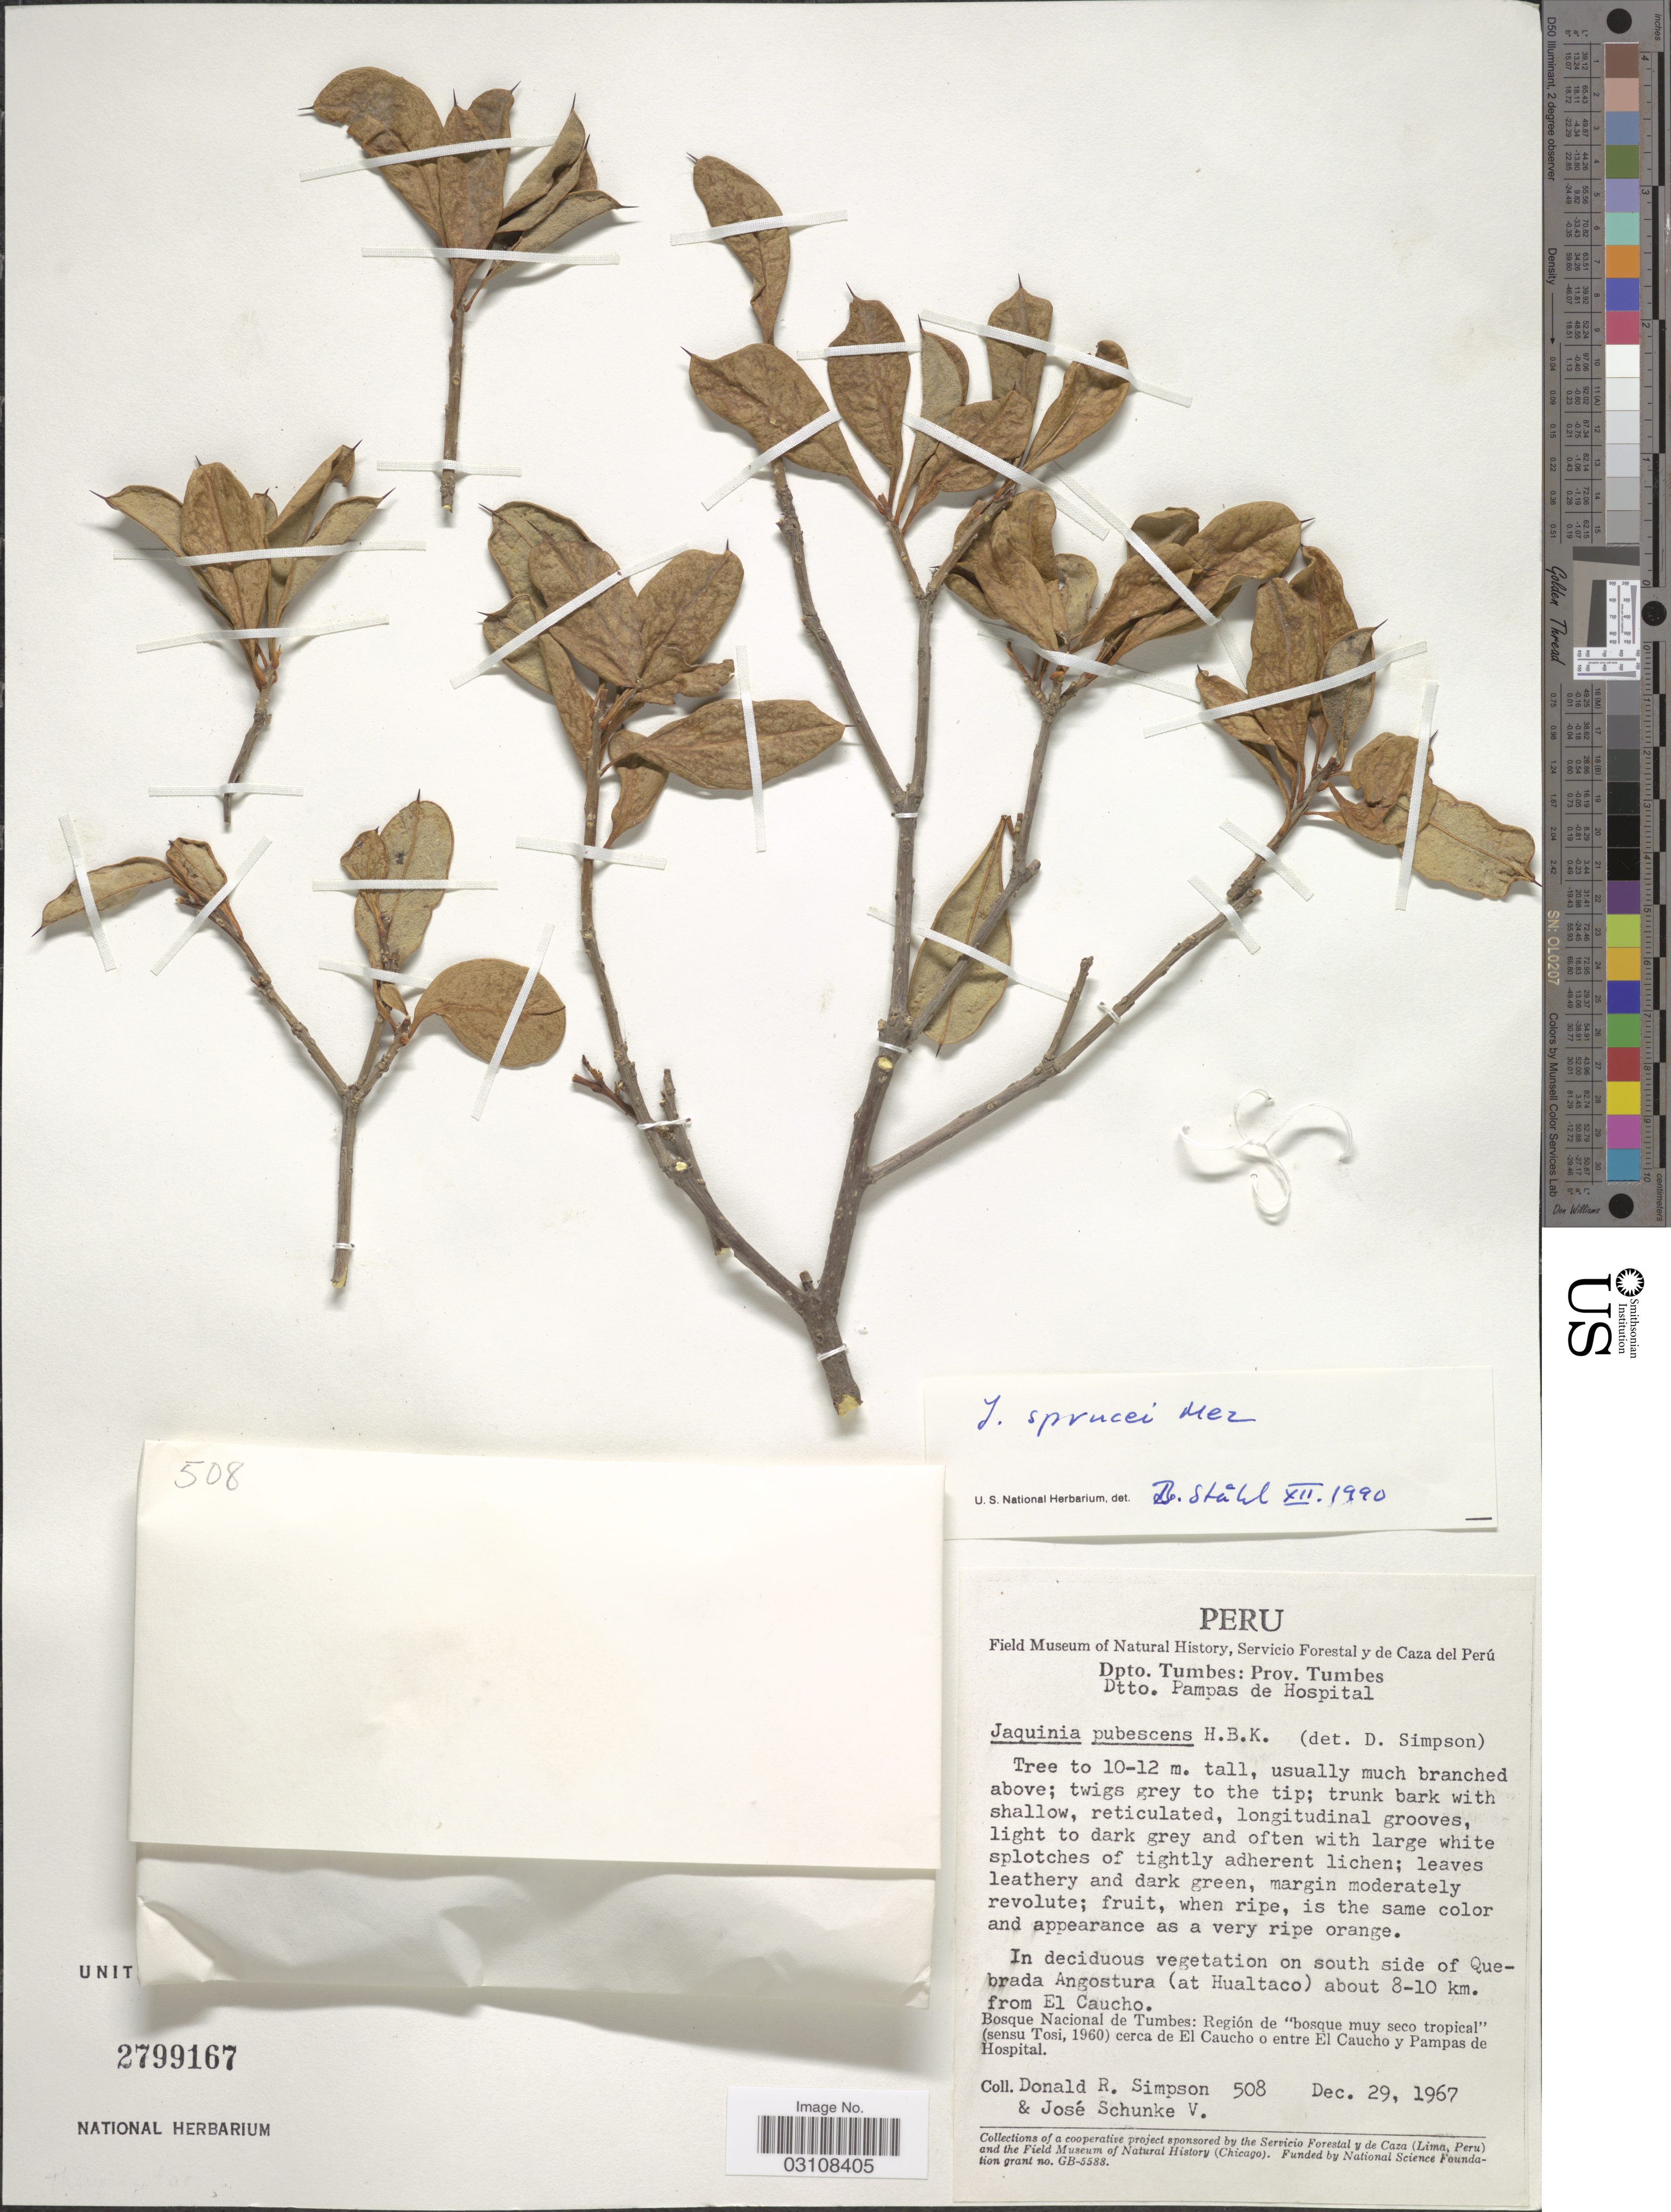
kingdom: Plantae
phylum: Tracheophyta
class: Magnoliopsida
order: Ericales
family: Primulaceae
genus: Bonellia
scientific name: Bonellia sprucei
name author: (Mez) B. Ståhl & Källersjö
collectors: D. R. Simpson & J. Schunke Vigo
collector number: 508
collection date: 1967-12-29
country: Peru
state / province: Tumbes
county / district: Tumbes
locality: Dpto. Tumbes: Prov. Tumbes Dtto. Pampas de Hospital. In deciduous vegetation on south side of Quebrada Angostura (at Hualtaco) about 8-10 km. from El Caucho. Bosque Nacional de Tumbes: Región de 'bosque muy seco tropical' (sensu Tosi, 1960) cerca de El Caucho o entre El Caucho y Pampas de Hospital.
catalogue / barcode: US 2799167